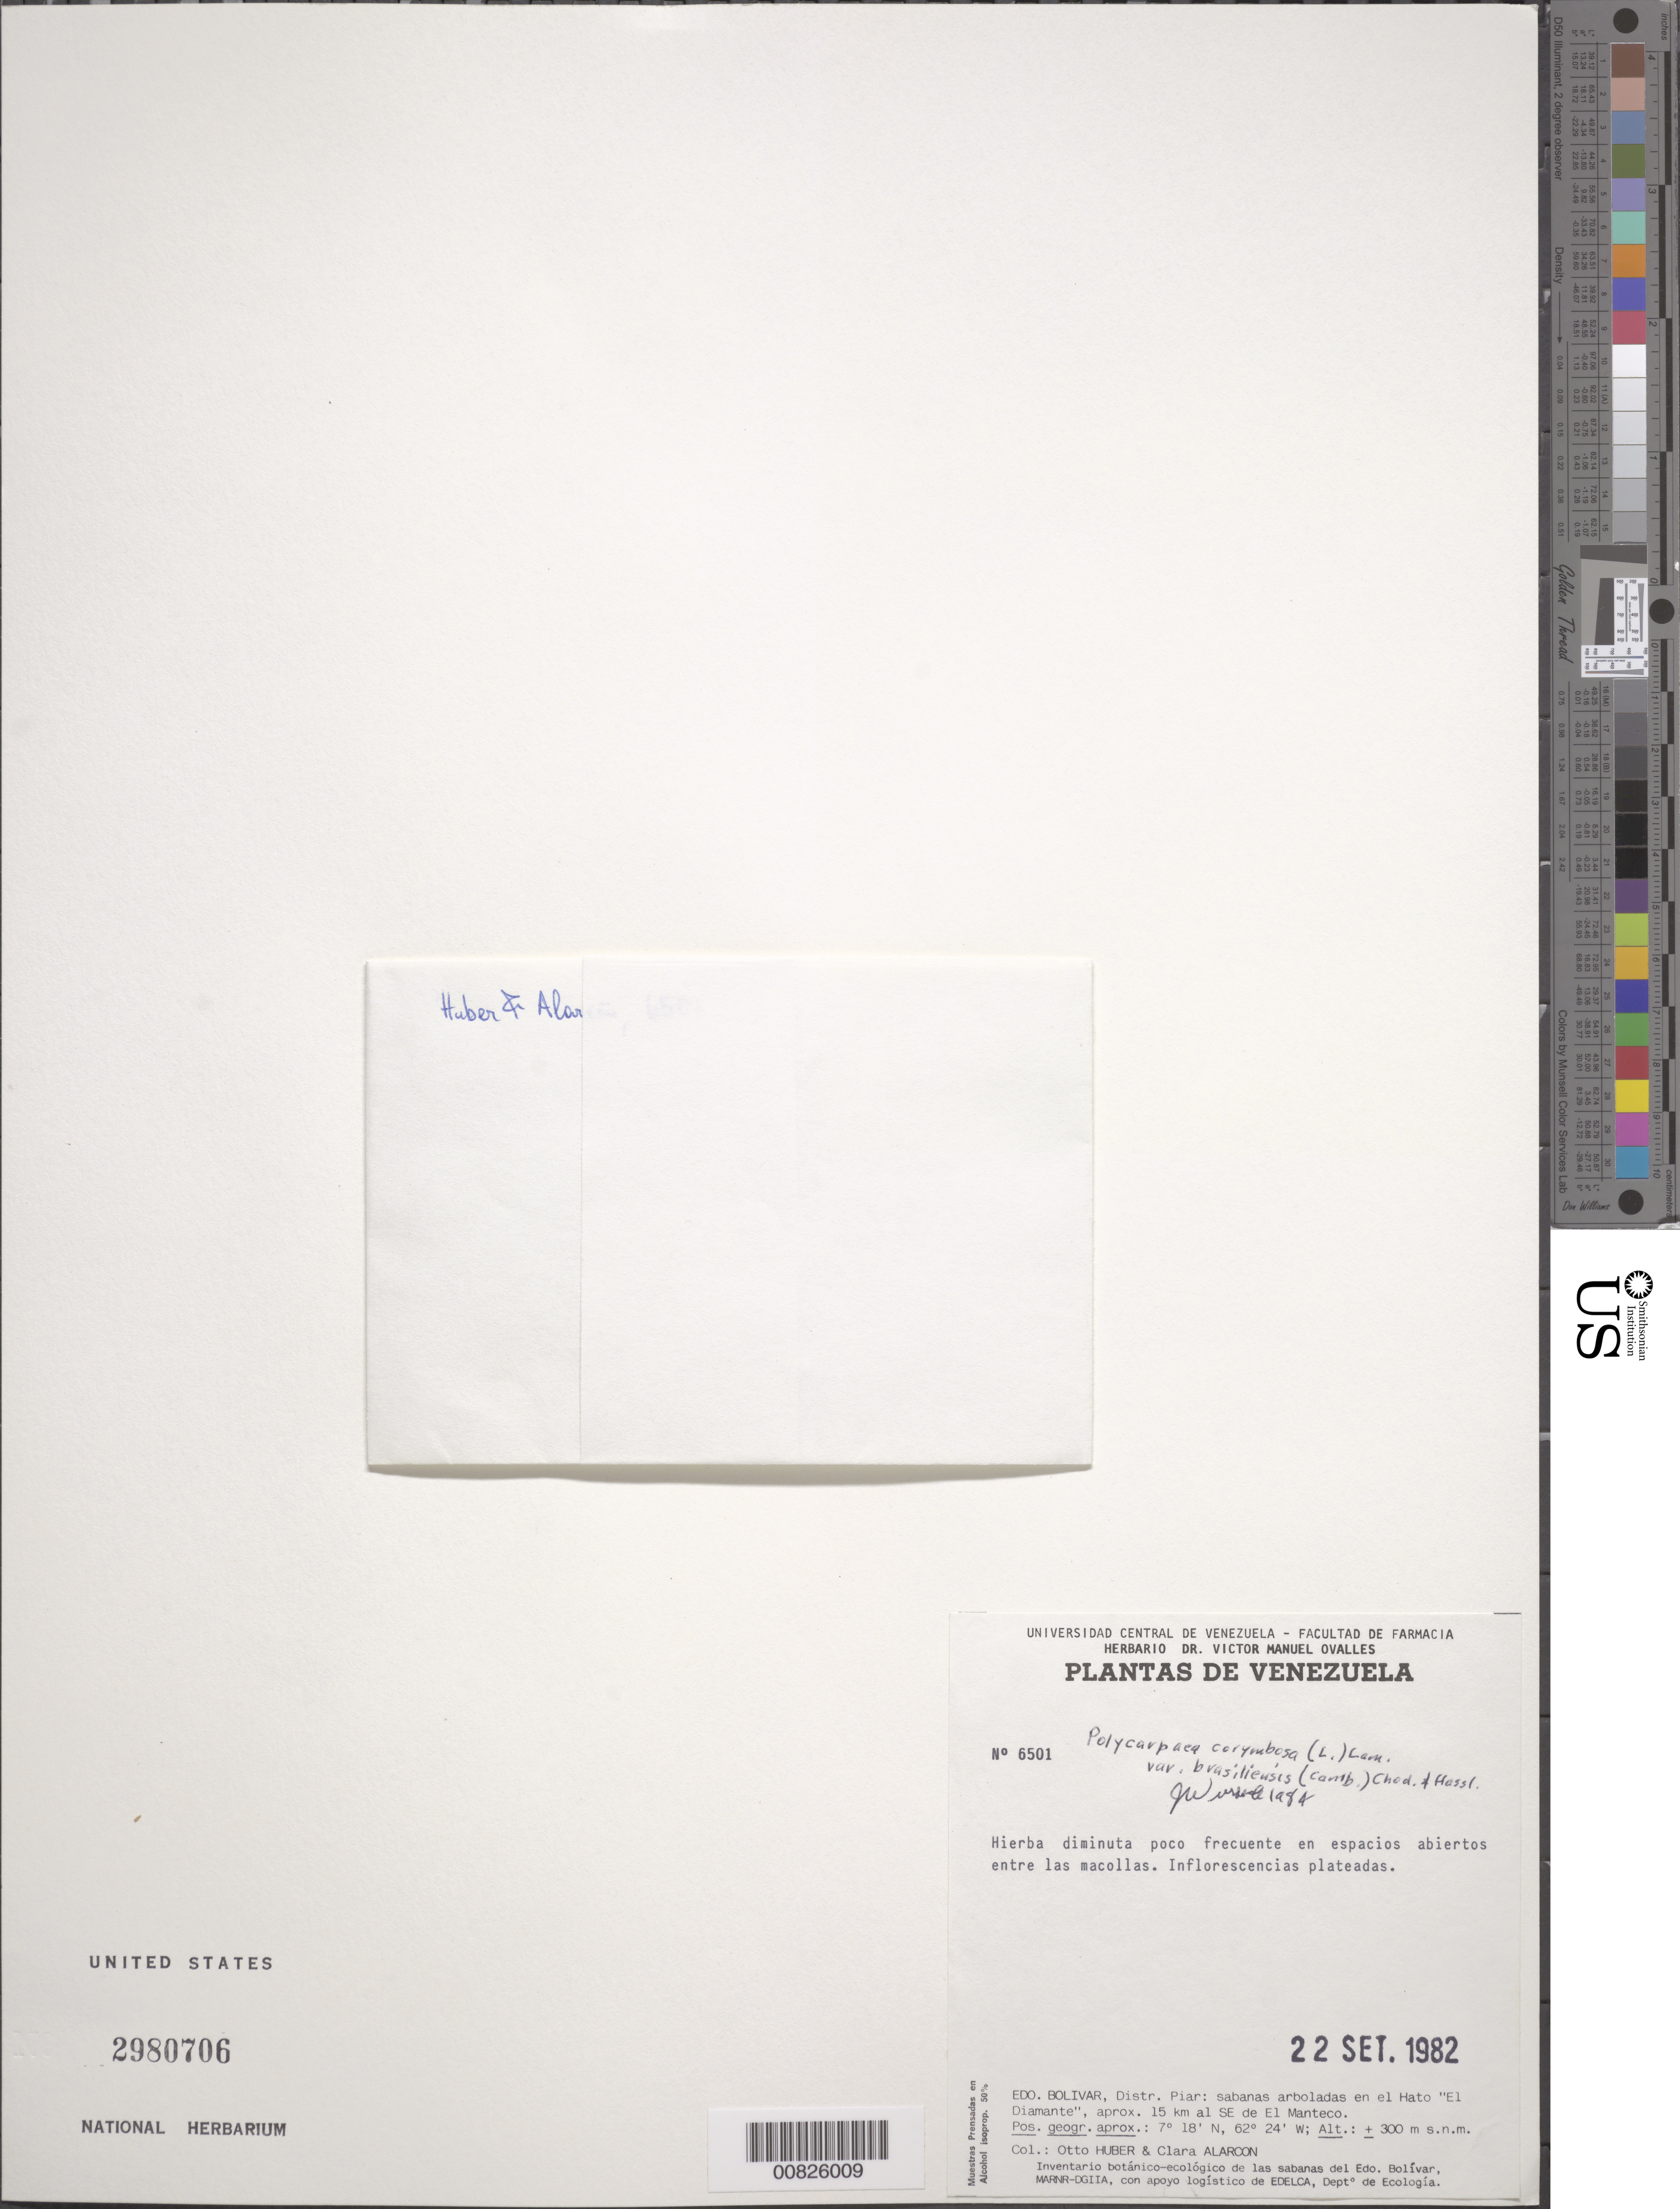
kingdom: Plantae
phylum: Tracheophyta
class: Magnoliopsida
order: Caryophyllales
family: Caryophyllaceae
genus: Polycarpaea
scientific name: Polycarpaea corymbosa var. brasiliensis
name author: (Cambess.) Chodat & Hassl.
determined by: Wurdack, John J., (US), US (UNITED STATES)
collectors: O. Huber & C. Alarcon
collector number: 6501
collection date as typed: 22-Sep-82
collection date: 1982-09-22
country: Venezuela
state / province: Bolívar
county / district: Piar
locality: Hato El Diamante, 15 km SE de El Manteco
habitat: Espacios abiertos entre las macollas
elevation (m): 300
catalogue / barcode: US 2980706